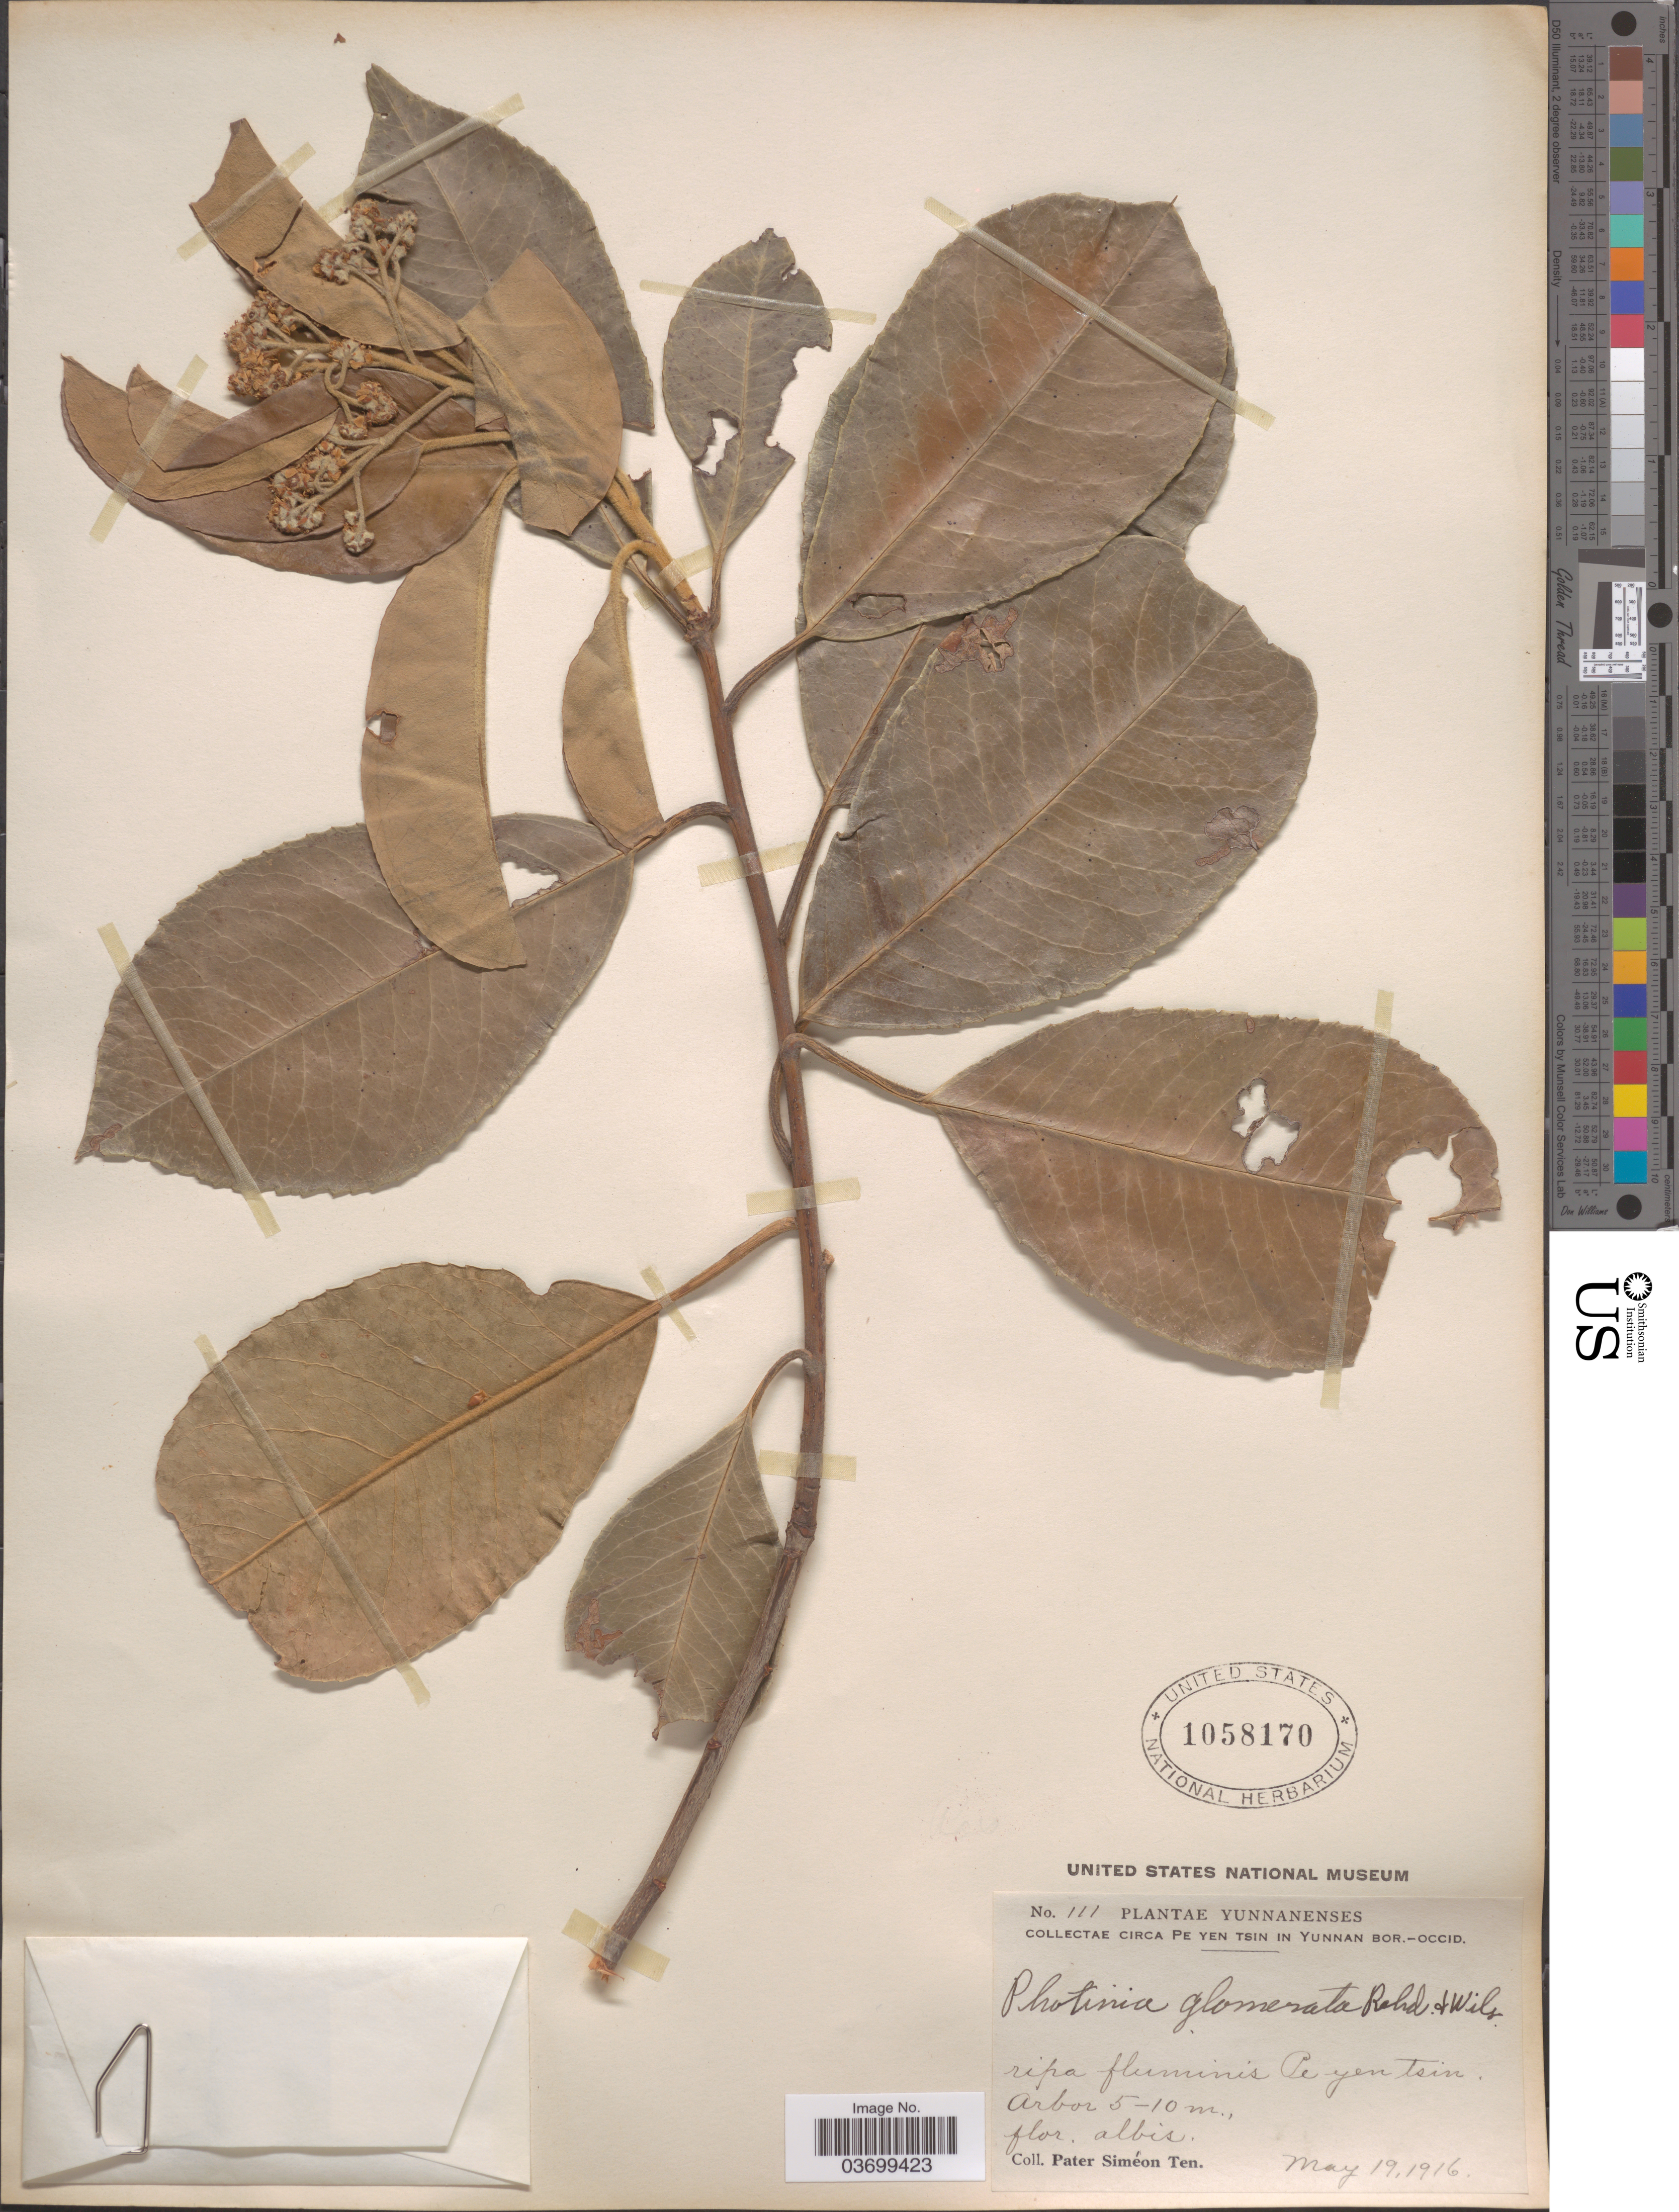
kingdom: Plantae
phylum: Tracheophyta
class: Magnoliopsida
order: Rosales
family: Rosaceae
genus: Photinia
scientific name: Photinia glomerata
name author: Rehder & E.H. Wilson in Sarg.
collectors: P. S. Ten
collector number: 111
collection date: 1916-05-19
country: China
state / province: Yunnan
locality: Circa Pe Yen Tsin in Yunnan Bor.-Occid. Ripa flumunis Pe yen tsin. [interpreted] [unsure placement]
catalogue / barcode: US 1058170